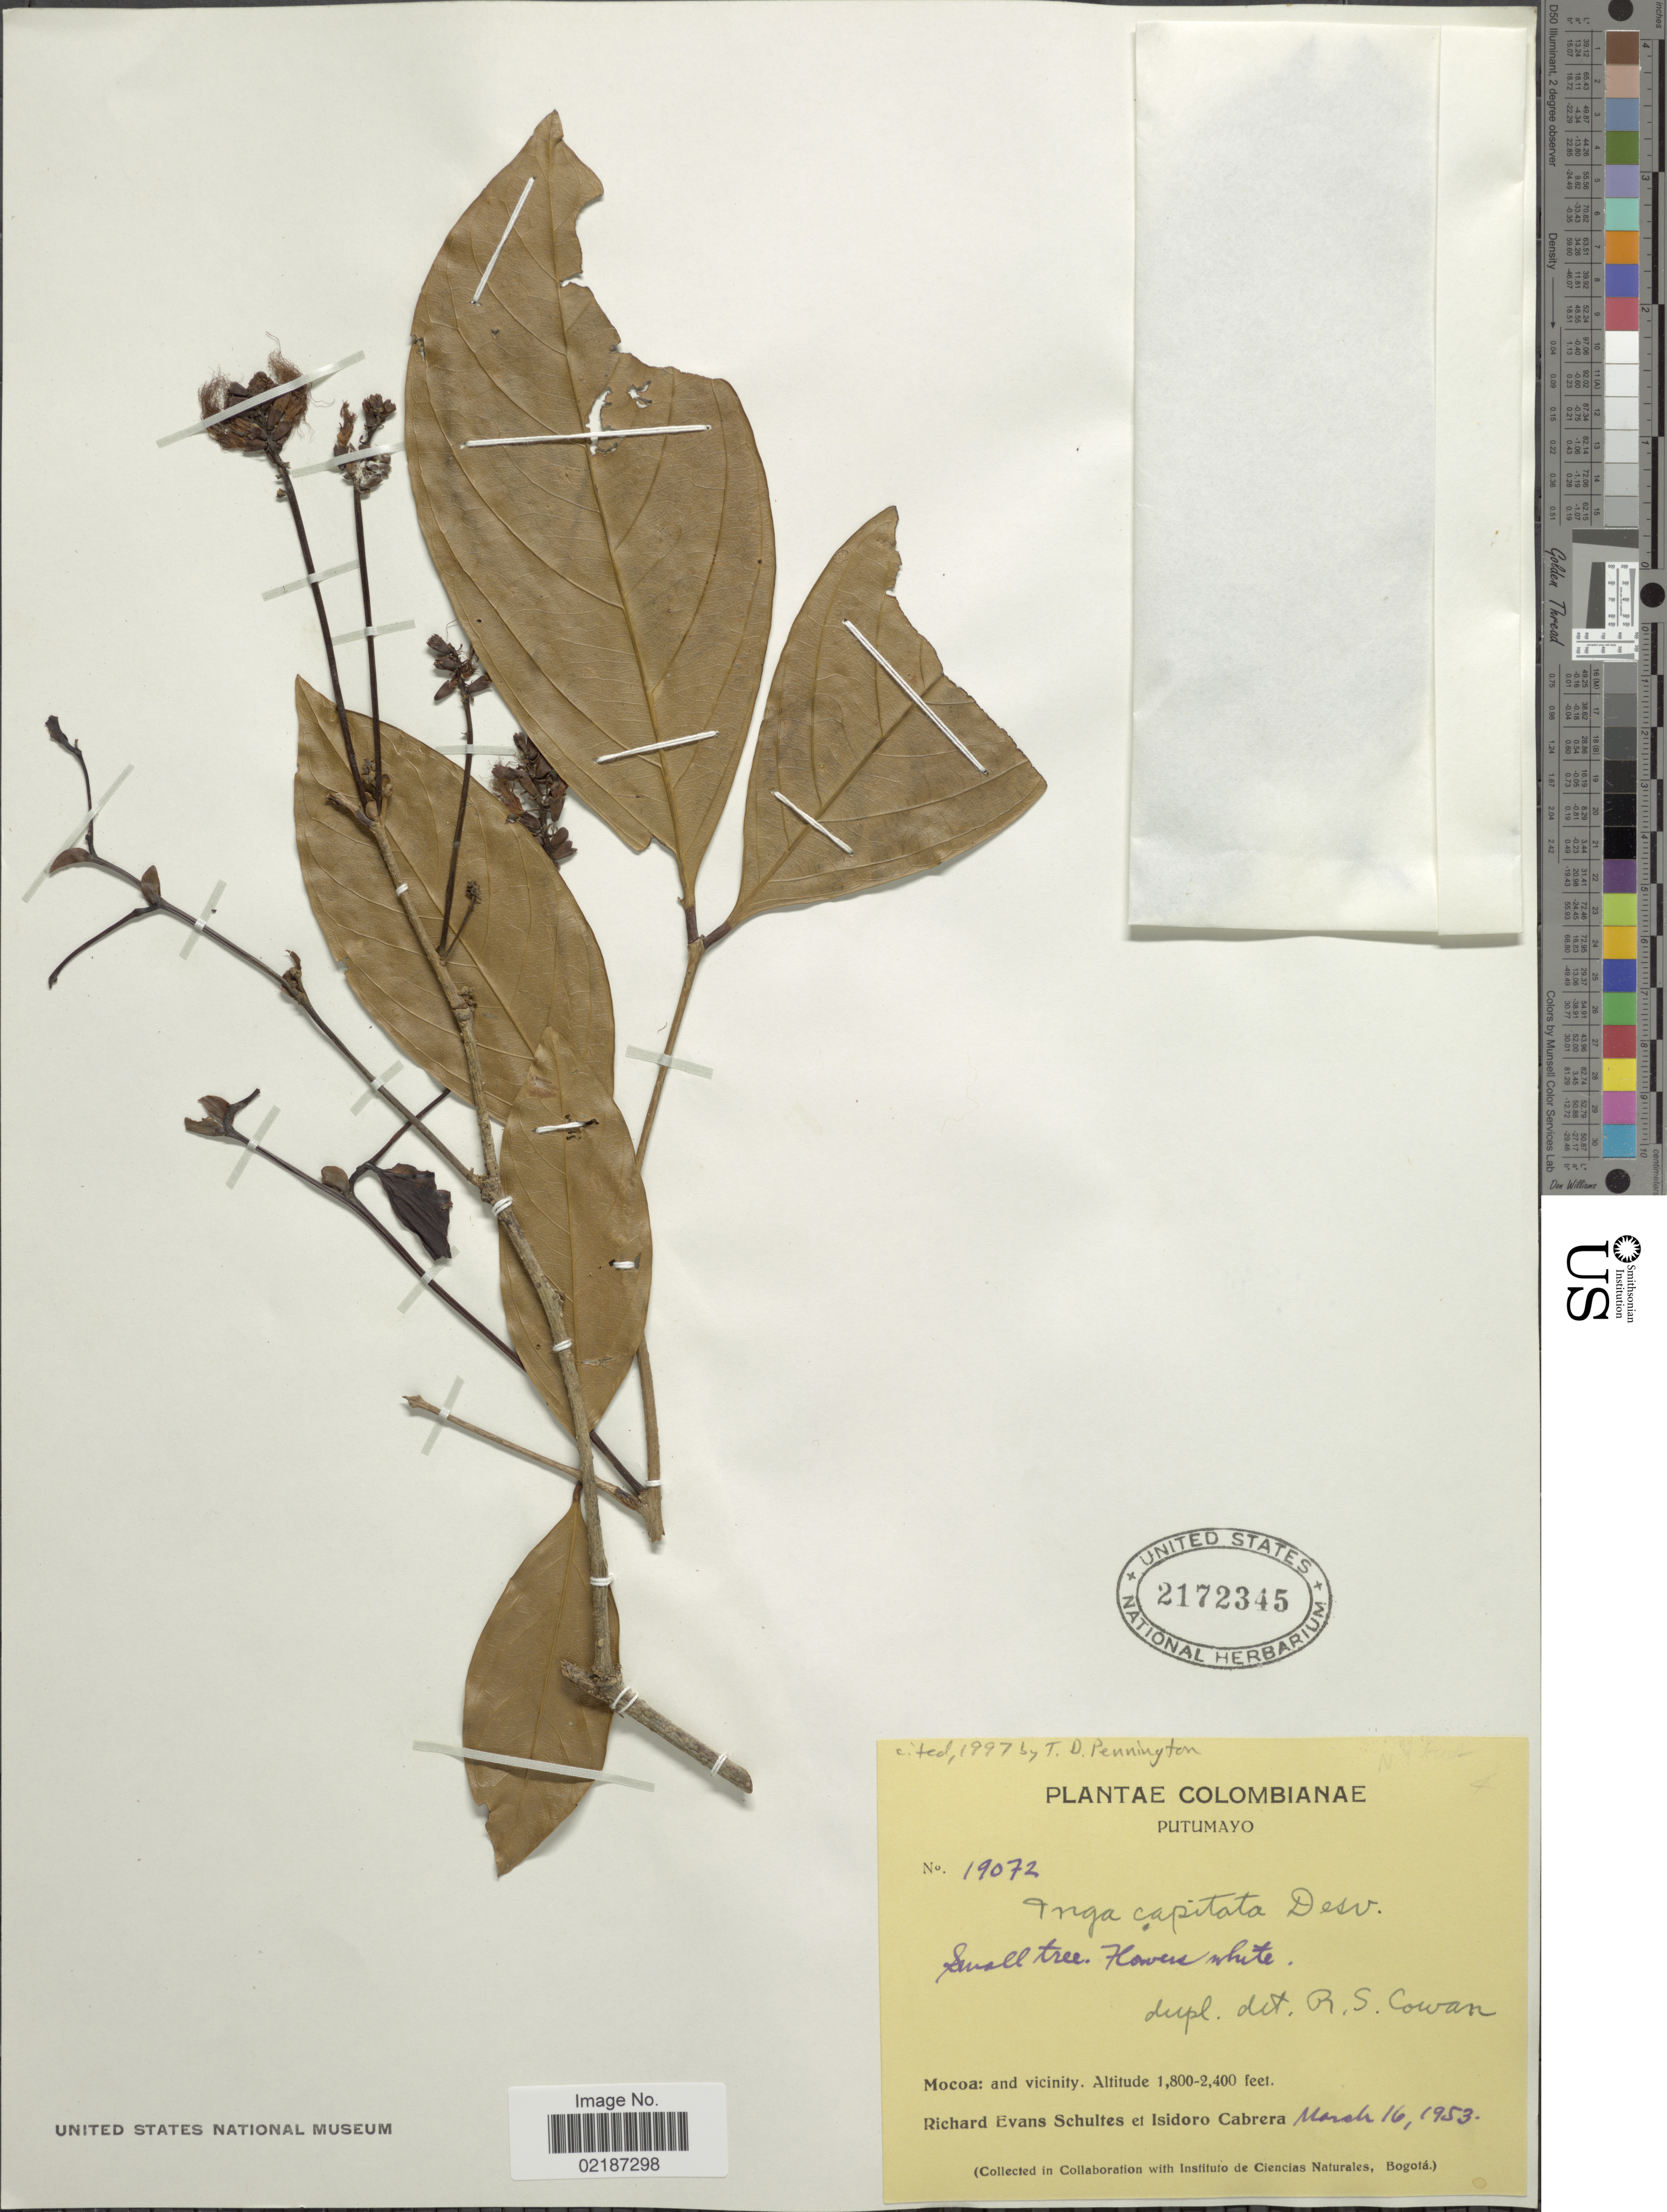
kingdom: Plantae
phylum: Tracheophyta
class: Magnoliopsida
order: Fabales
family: Fabaceae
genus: Inga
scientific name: Inga capitata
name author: Desv.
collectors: R. E. Schultes & I. Cabrera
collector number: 19072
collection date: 1953-03-16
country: Colombia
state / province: Putumayo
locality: Mocoa: and vicinity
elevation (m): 1800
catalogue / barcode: US 2172345